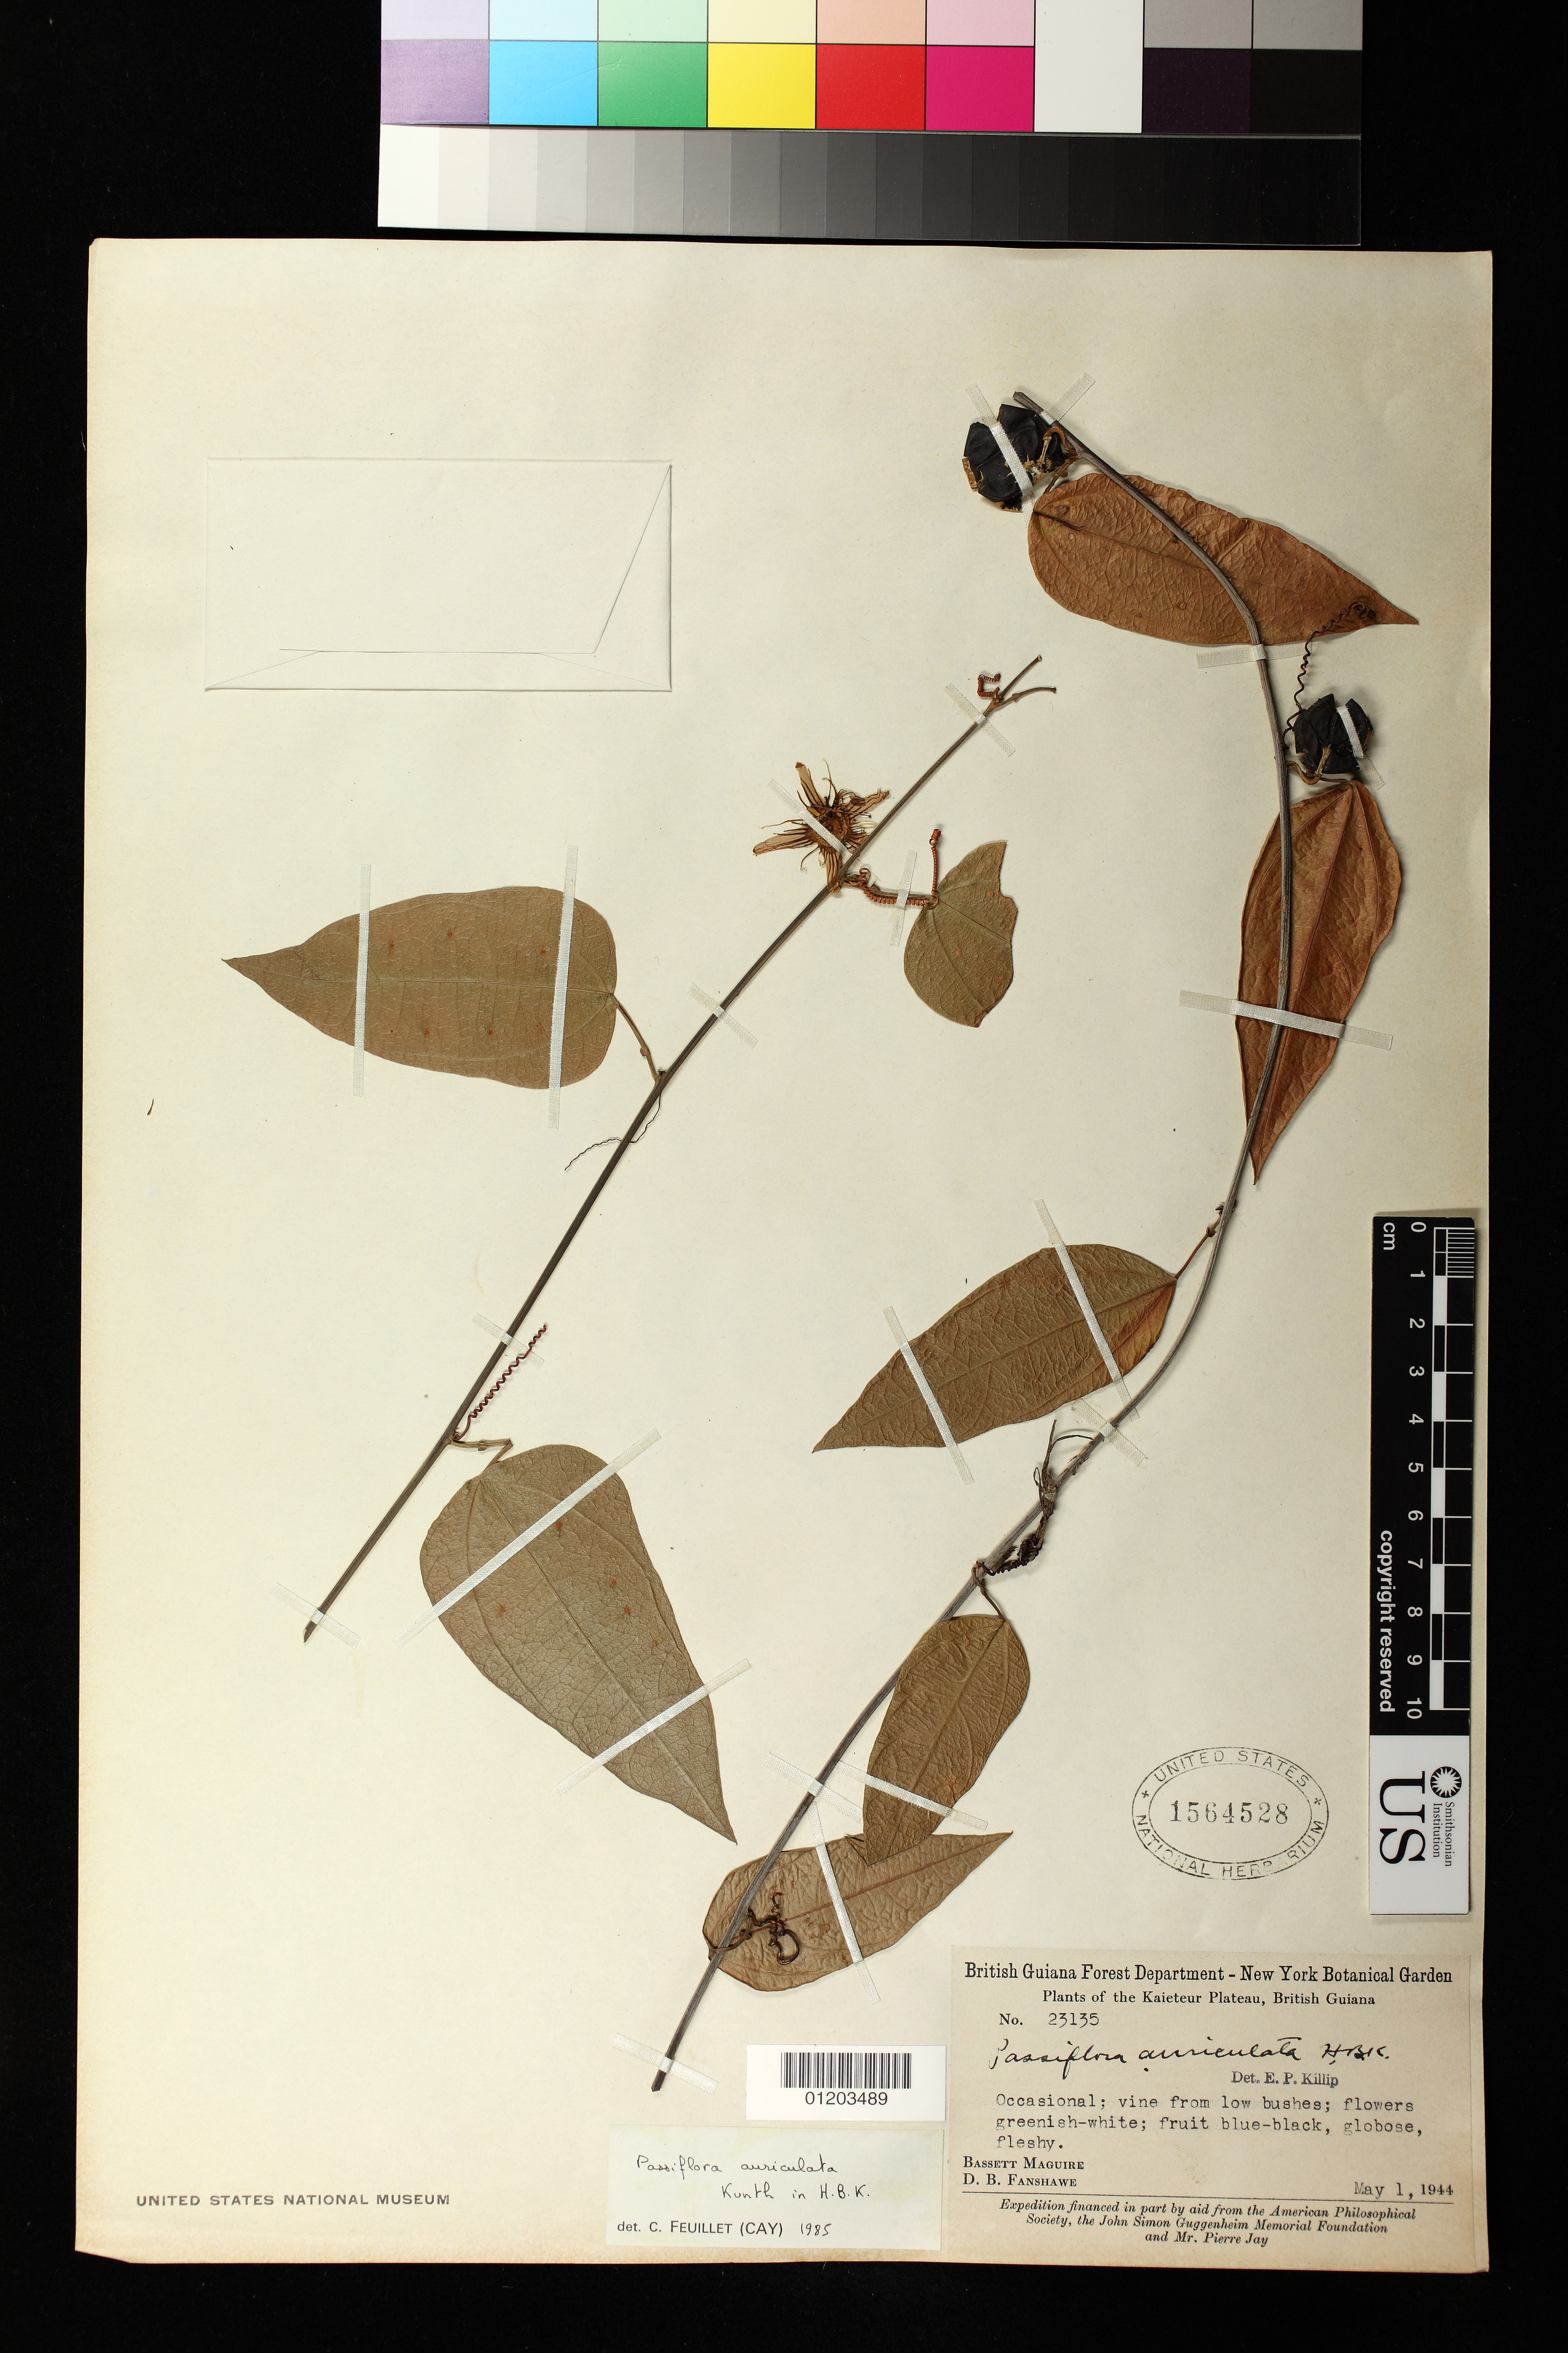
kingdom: Plantae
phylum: Tracheophyta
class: Magnoliopsida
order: Malpighiales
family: Passifloraceae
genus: Passiflora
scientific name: Passiflora auriculata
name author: Kunth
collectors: B. Maguire & D. B. Fanshawe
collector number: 23135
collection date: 1944-05-01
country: Guyana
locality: Kaieteur Plateau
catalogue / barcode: US 1564528